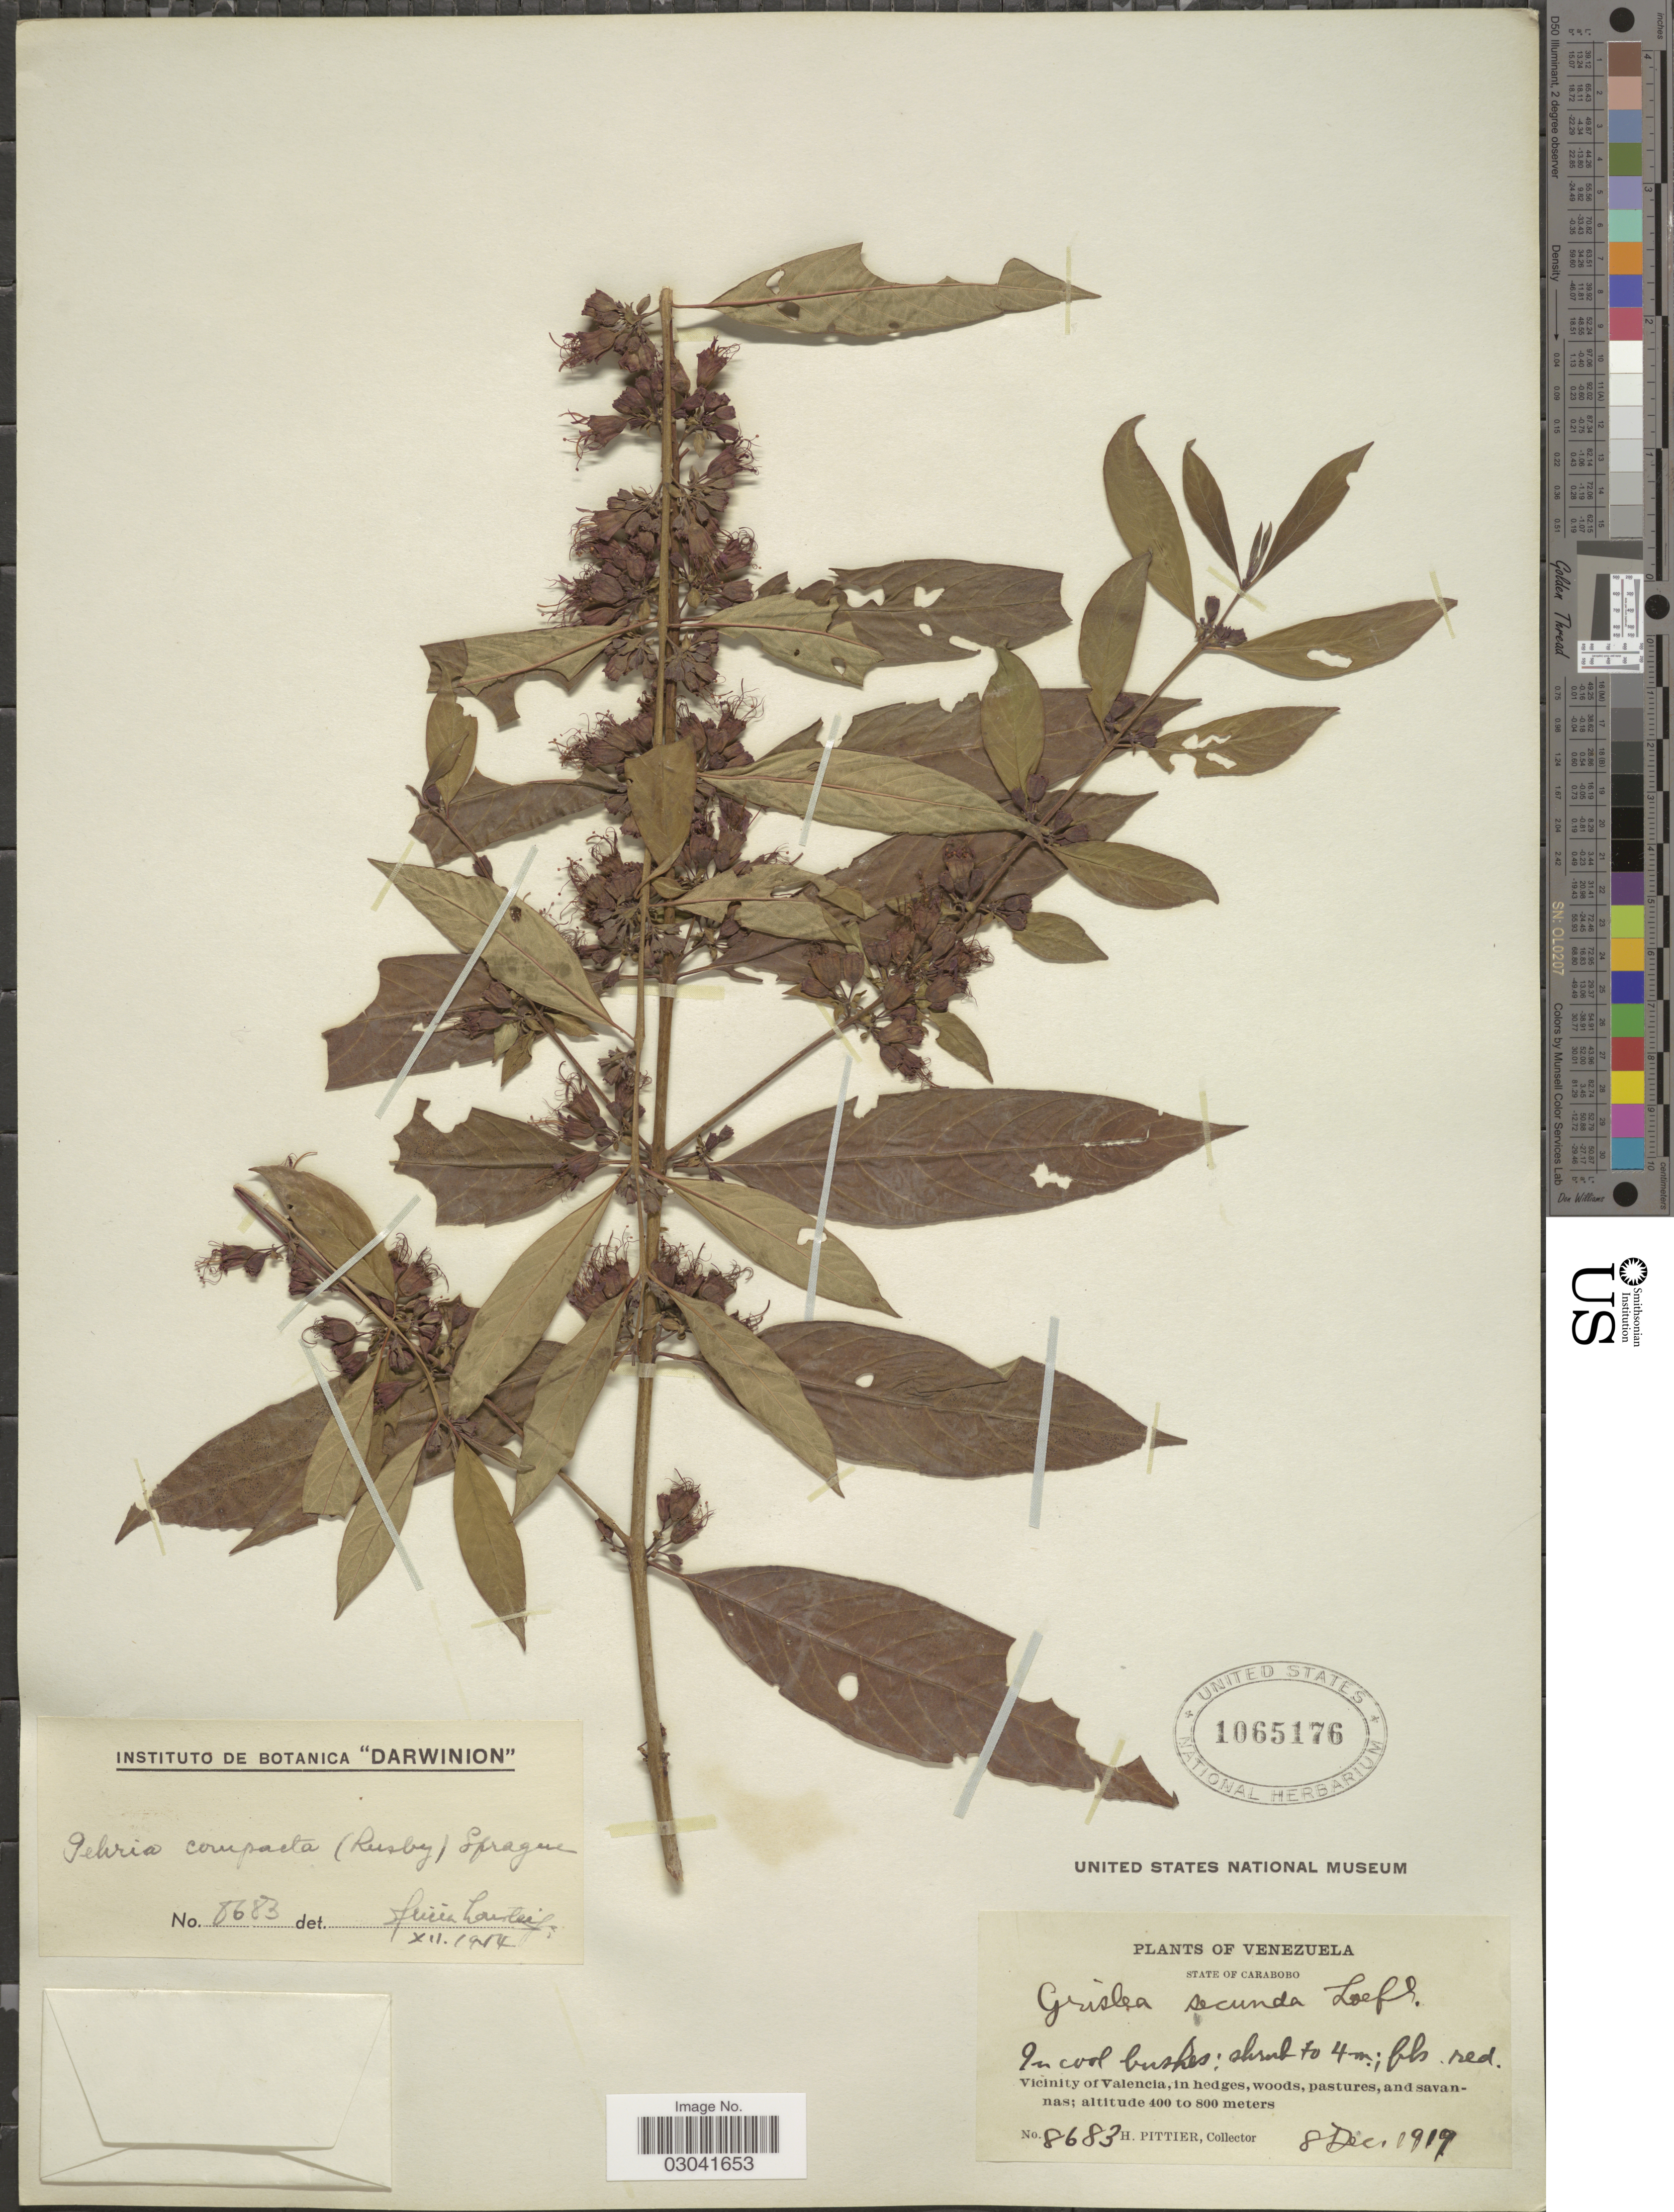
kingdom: Plantae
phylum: Tracheophyta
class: Magnoliopsida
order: Myrtales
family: Lythraceae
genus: Pehria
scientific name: Pehria compacta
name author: Sprague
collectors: H. F. Pittier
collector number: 8683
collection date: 1919-12-08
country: Venezuela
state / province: Carabobo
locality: Vicinity of Valencia, in hedges, woods, pastures, and savannas.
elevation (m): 400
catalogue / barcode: US 1065176